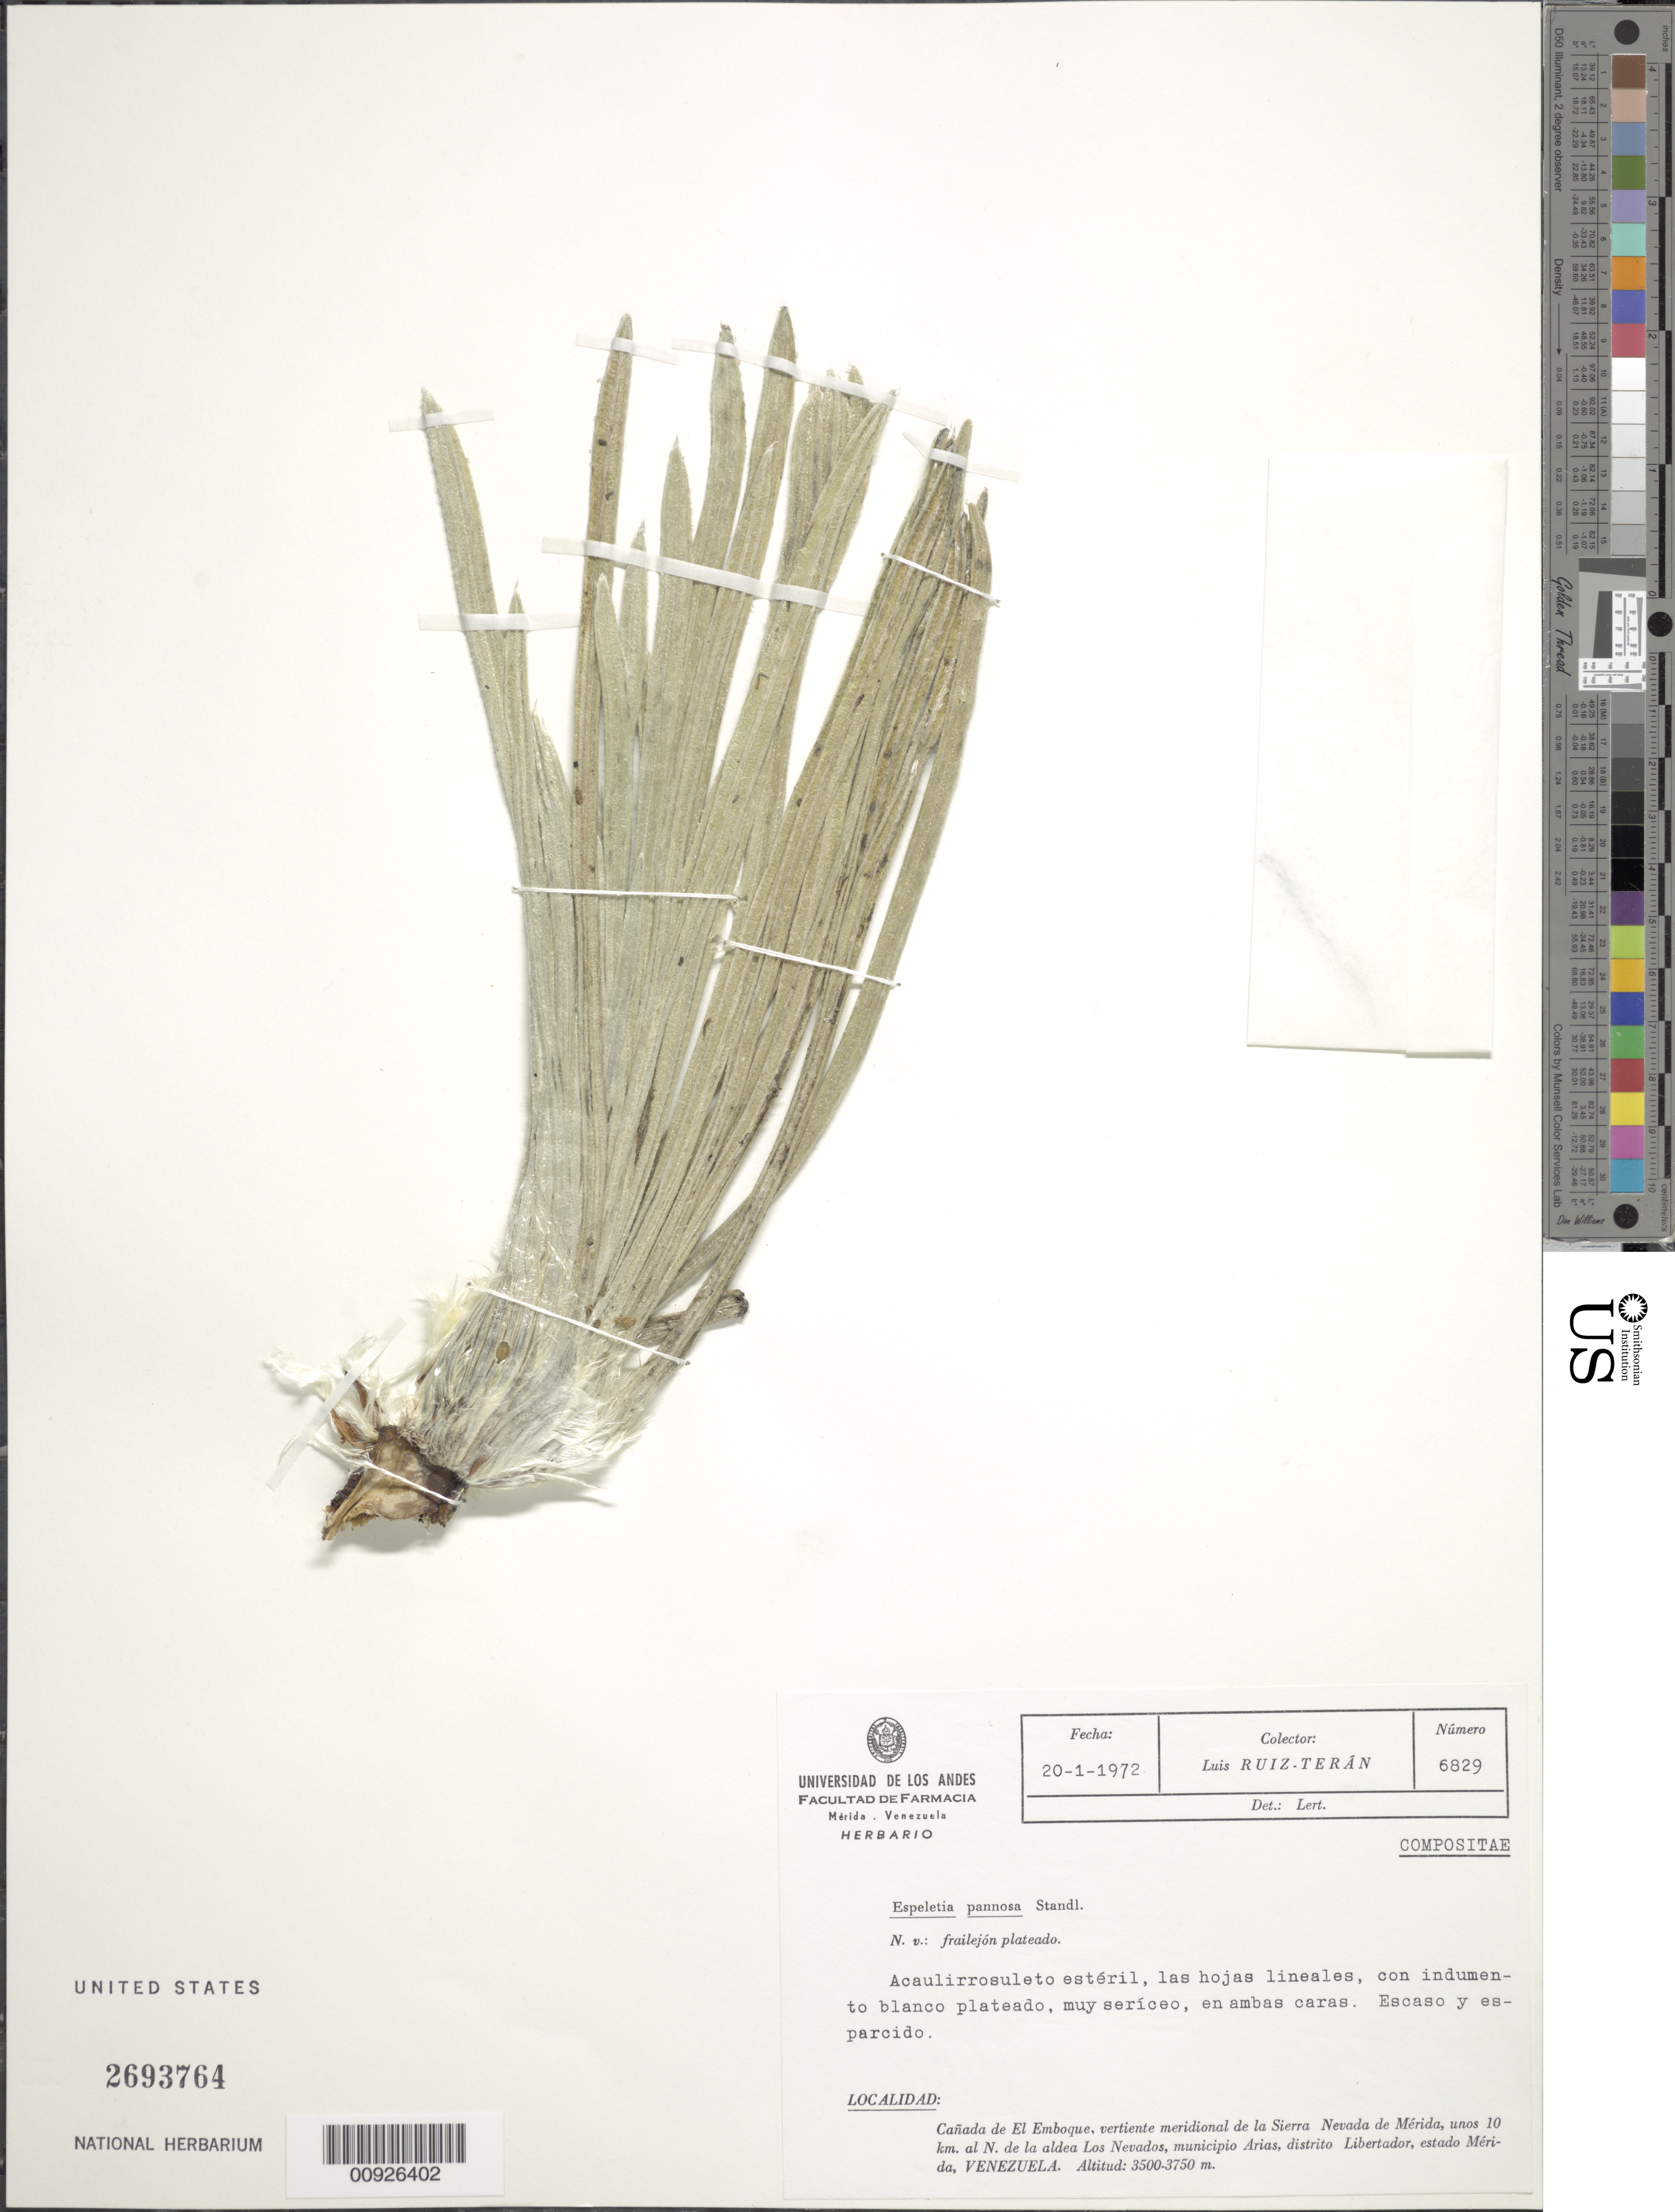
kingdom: Plantae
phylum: Tracheophyta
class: Magnoliopsida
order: Asterales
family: Asteraceae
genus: Espeletiopsis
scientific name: Espeletiopsis pannosa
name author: (Standl.) Cuatrec.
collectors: L. E. Ruíz-Terán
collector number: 6829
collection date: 1972-01-20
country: Venezuela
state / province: Mérida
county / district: Libertador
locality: Cañada de El Embosque, vertiente meridional de la Sierra Nevada de Mérida, unos 10 km al N de la aldea de Los Nevados. .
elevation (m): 3500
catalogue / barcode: US 2693764